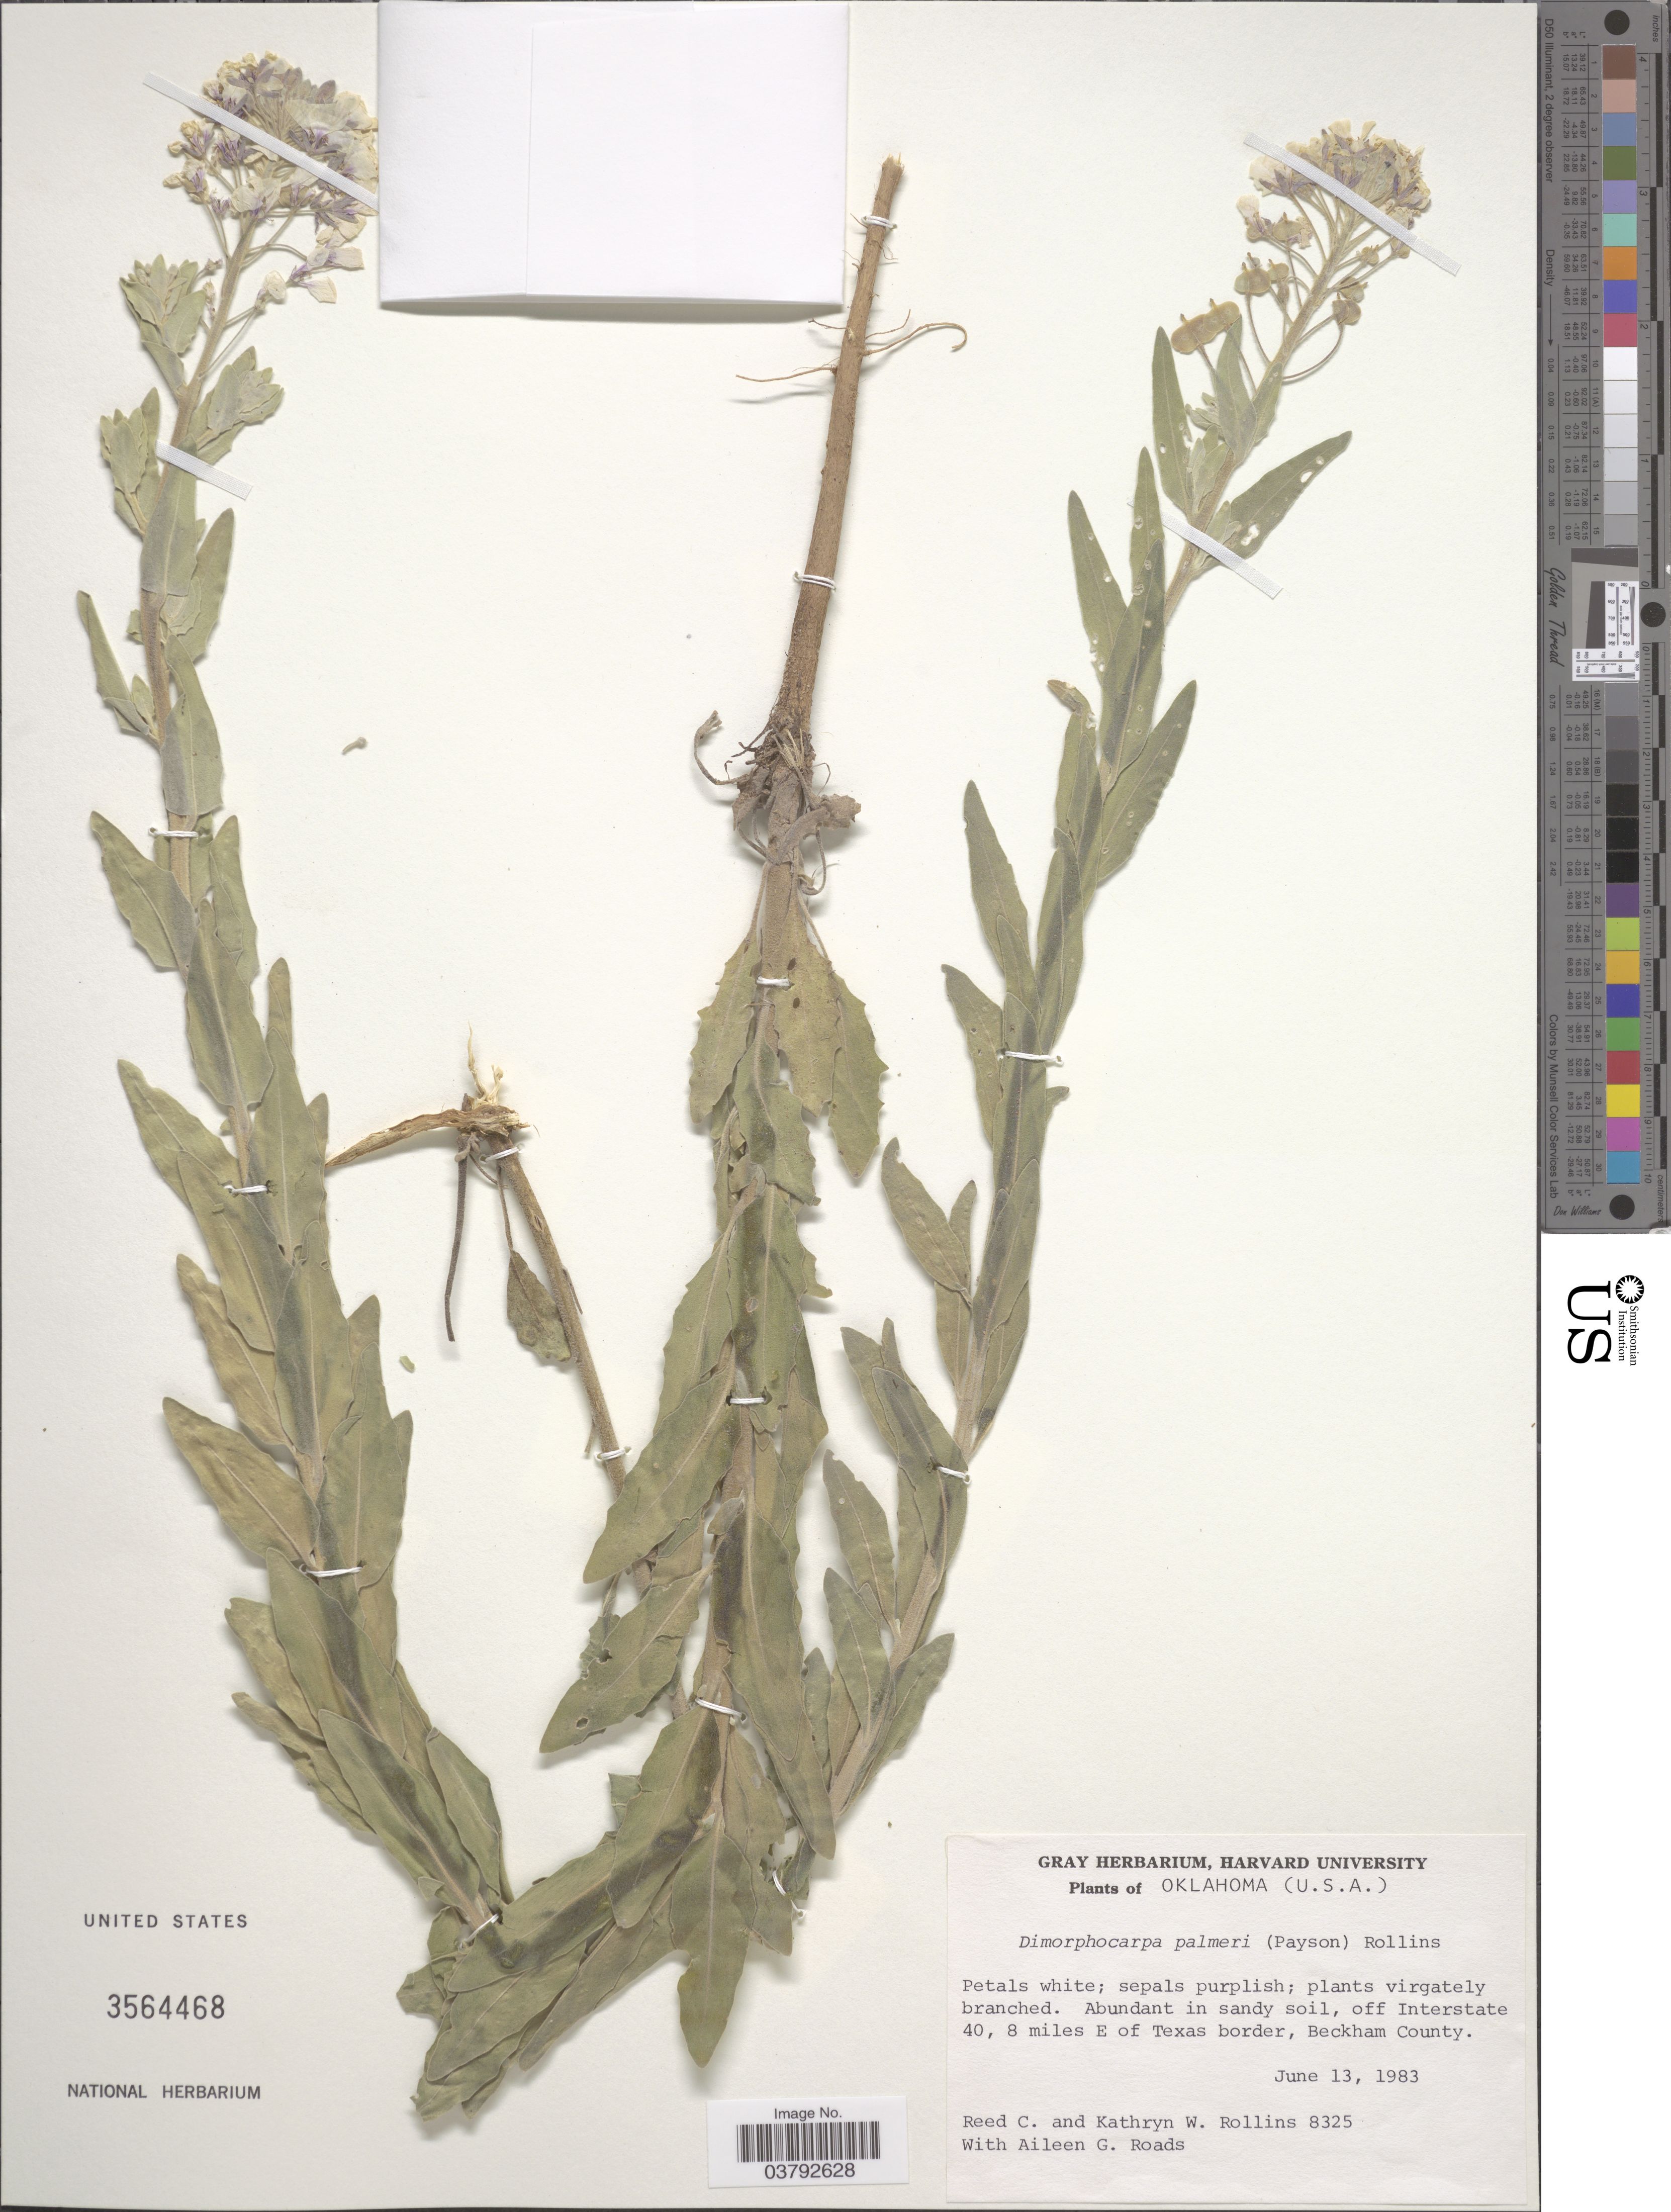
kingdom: Plantae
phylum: Tracheophyta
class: Magnoliopsida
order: Brassicales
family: Brassicaceae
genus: Dithyrea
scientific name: Dithyrea wislizeni var. palmeri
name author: Payson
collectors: R. C. Rollins, K. W. Rollins & A. Roads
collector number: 8325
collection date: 1983-06-13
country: United States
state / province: Oklahoma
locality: Off Interstate 40, 8 miles E of Texas border, Beckham County.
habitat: abundant in sandy soil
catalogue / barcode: US 3564468